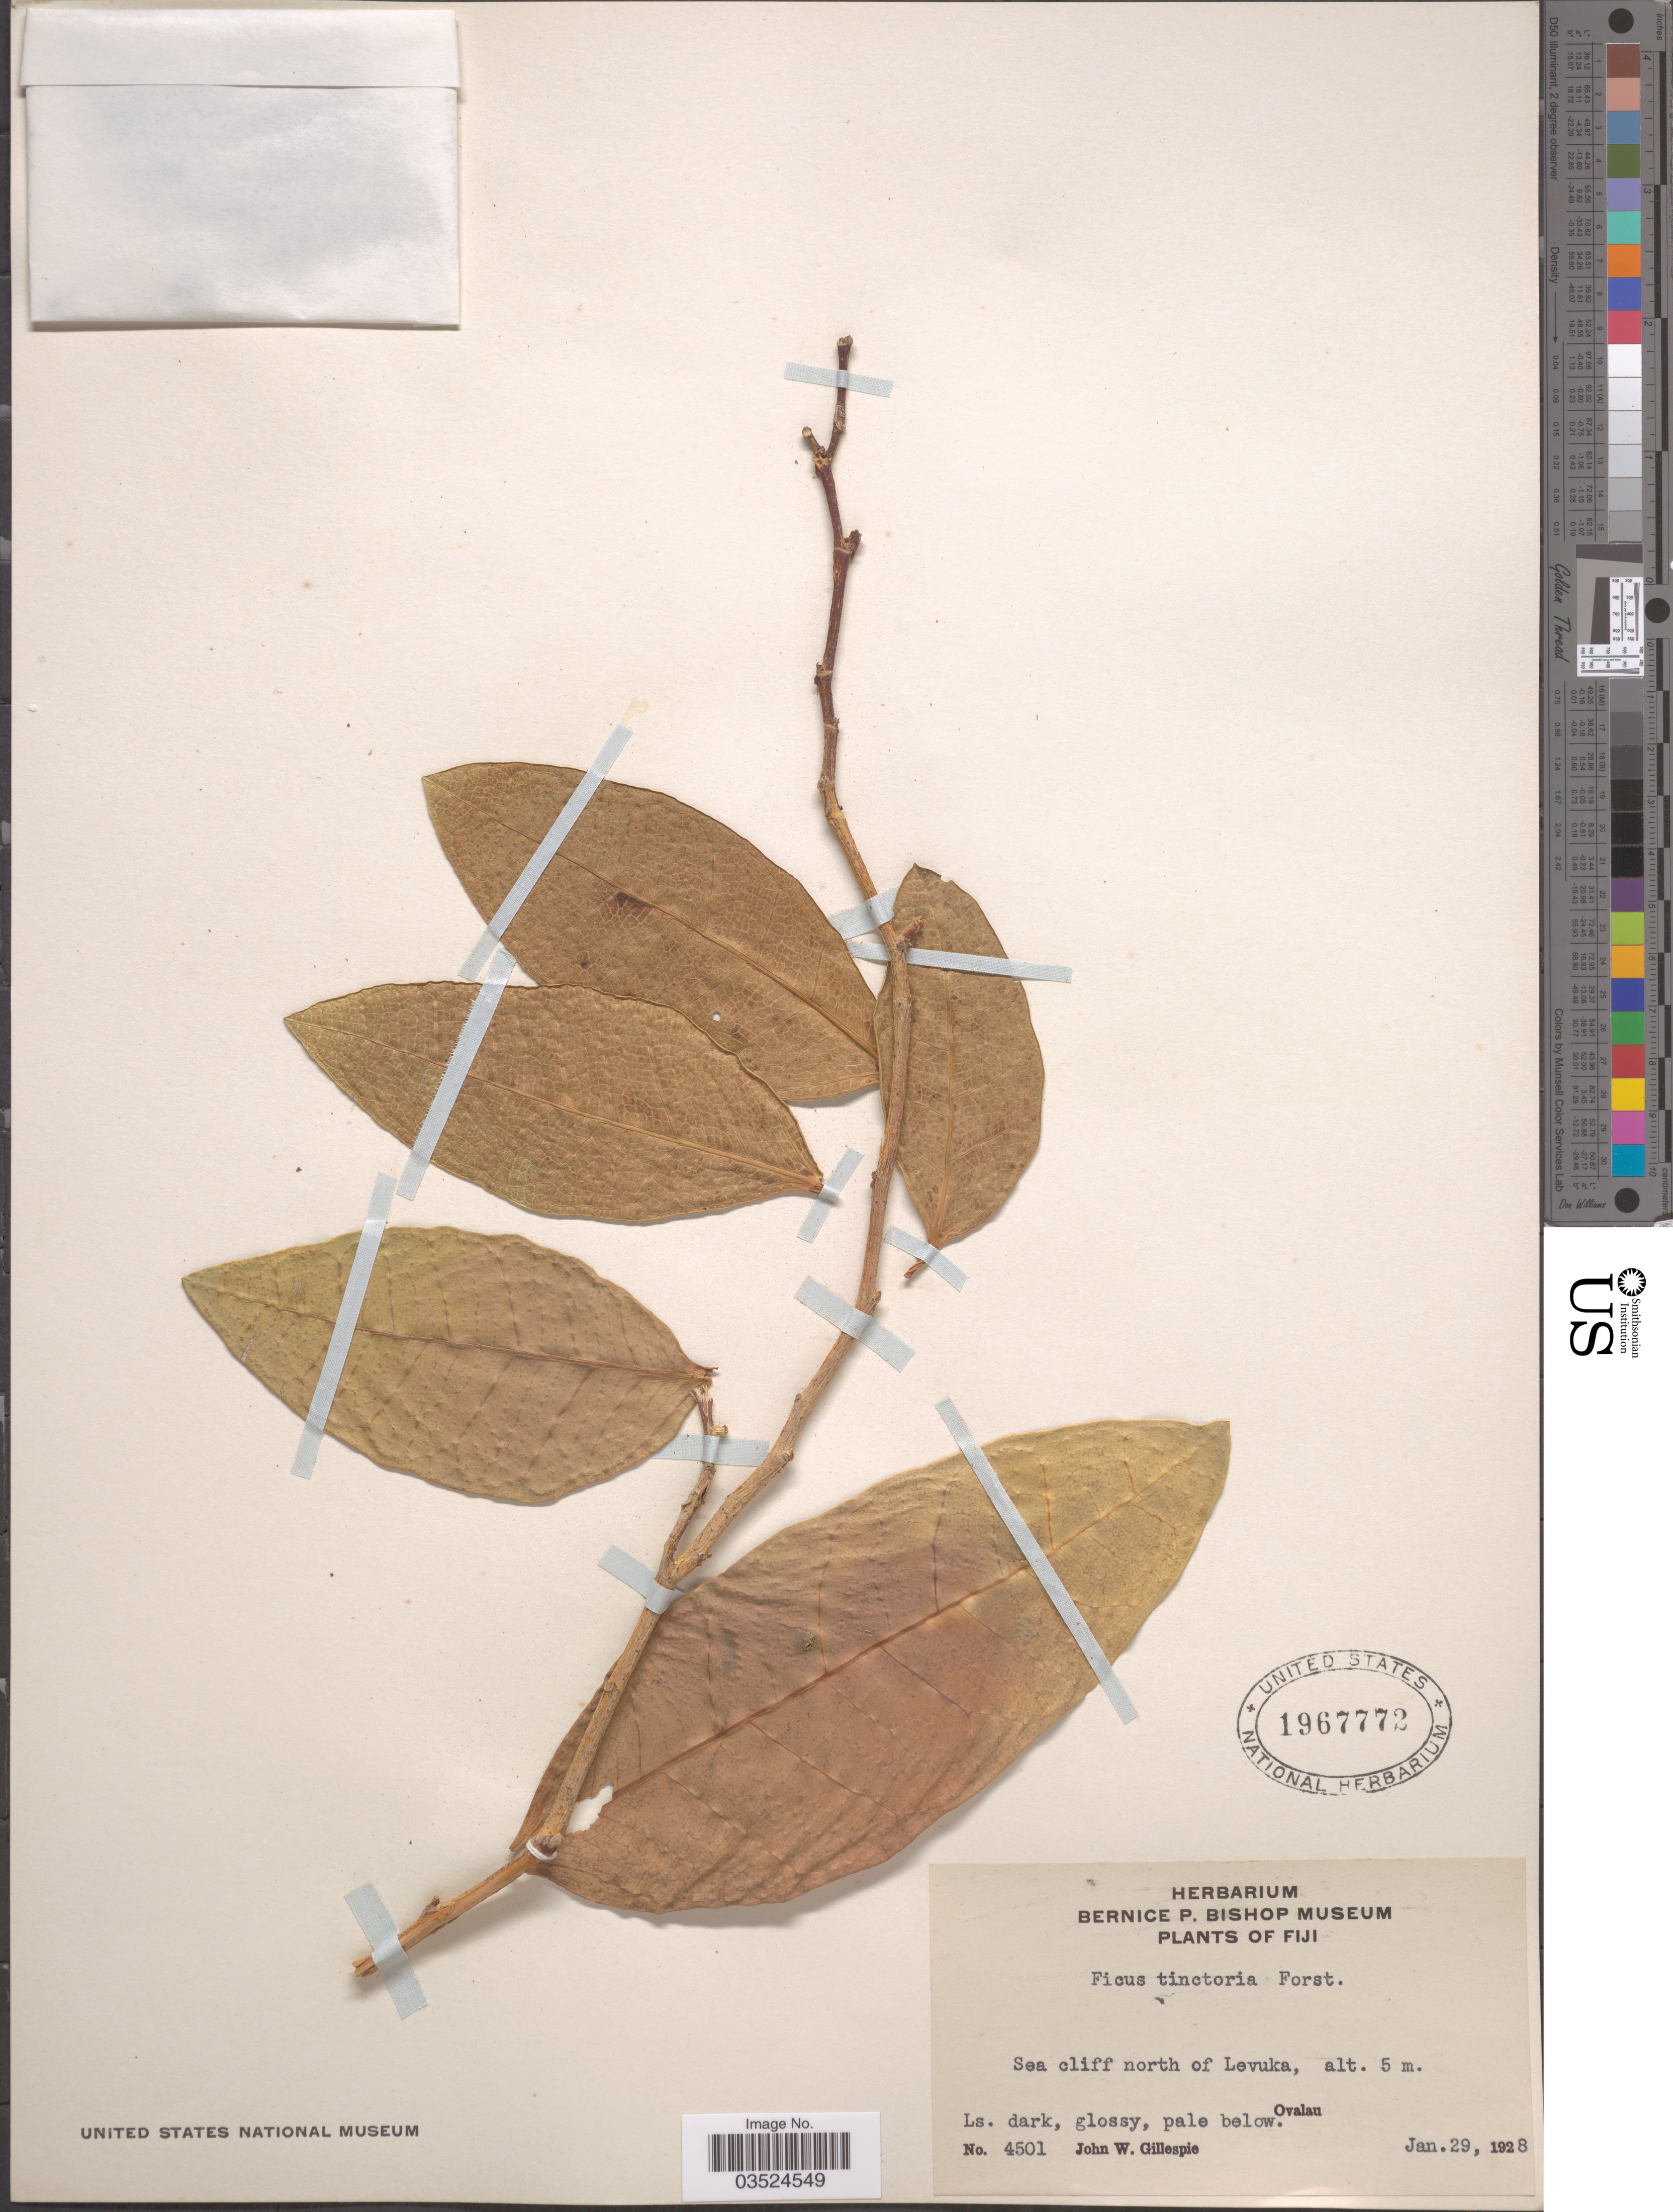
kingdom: Plantae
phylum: Tracheophyta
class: Magnoliopsida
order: Rosales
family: Moraceae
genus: Ficus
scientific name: Ficus tinctoria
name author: G. Forst.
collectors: J. W. Gillespie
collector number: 4501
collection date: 1928-01-29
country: Fiji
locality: Sea cliff north of Levuka. Ovalau.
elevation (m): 5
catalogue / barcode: US 1967772